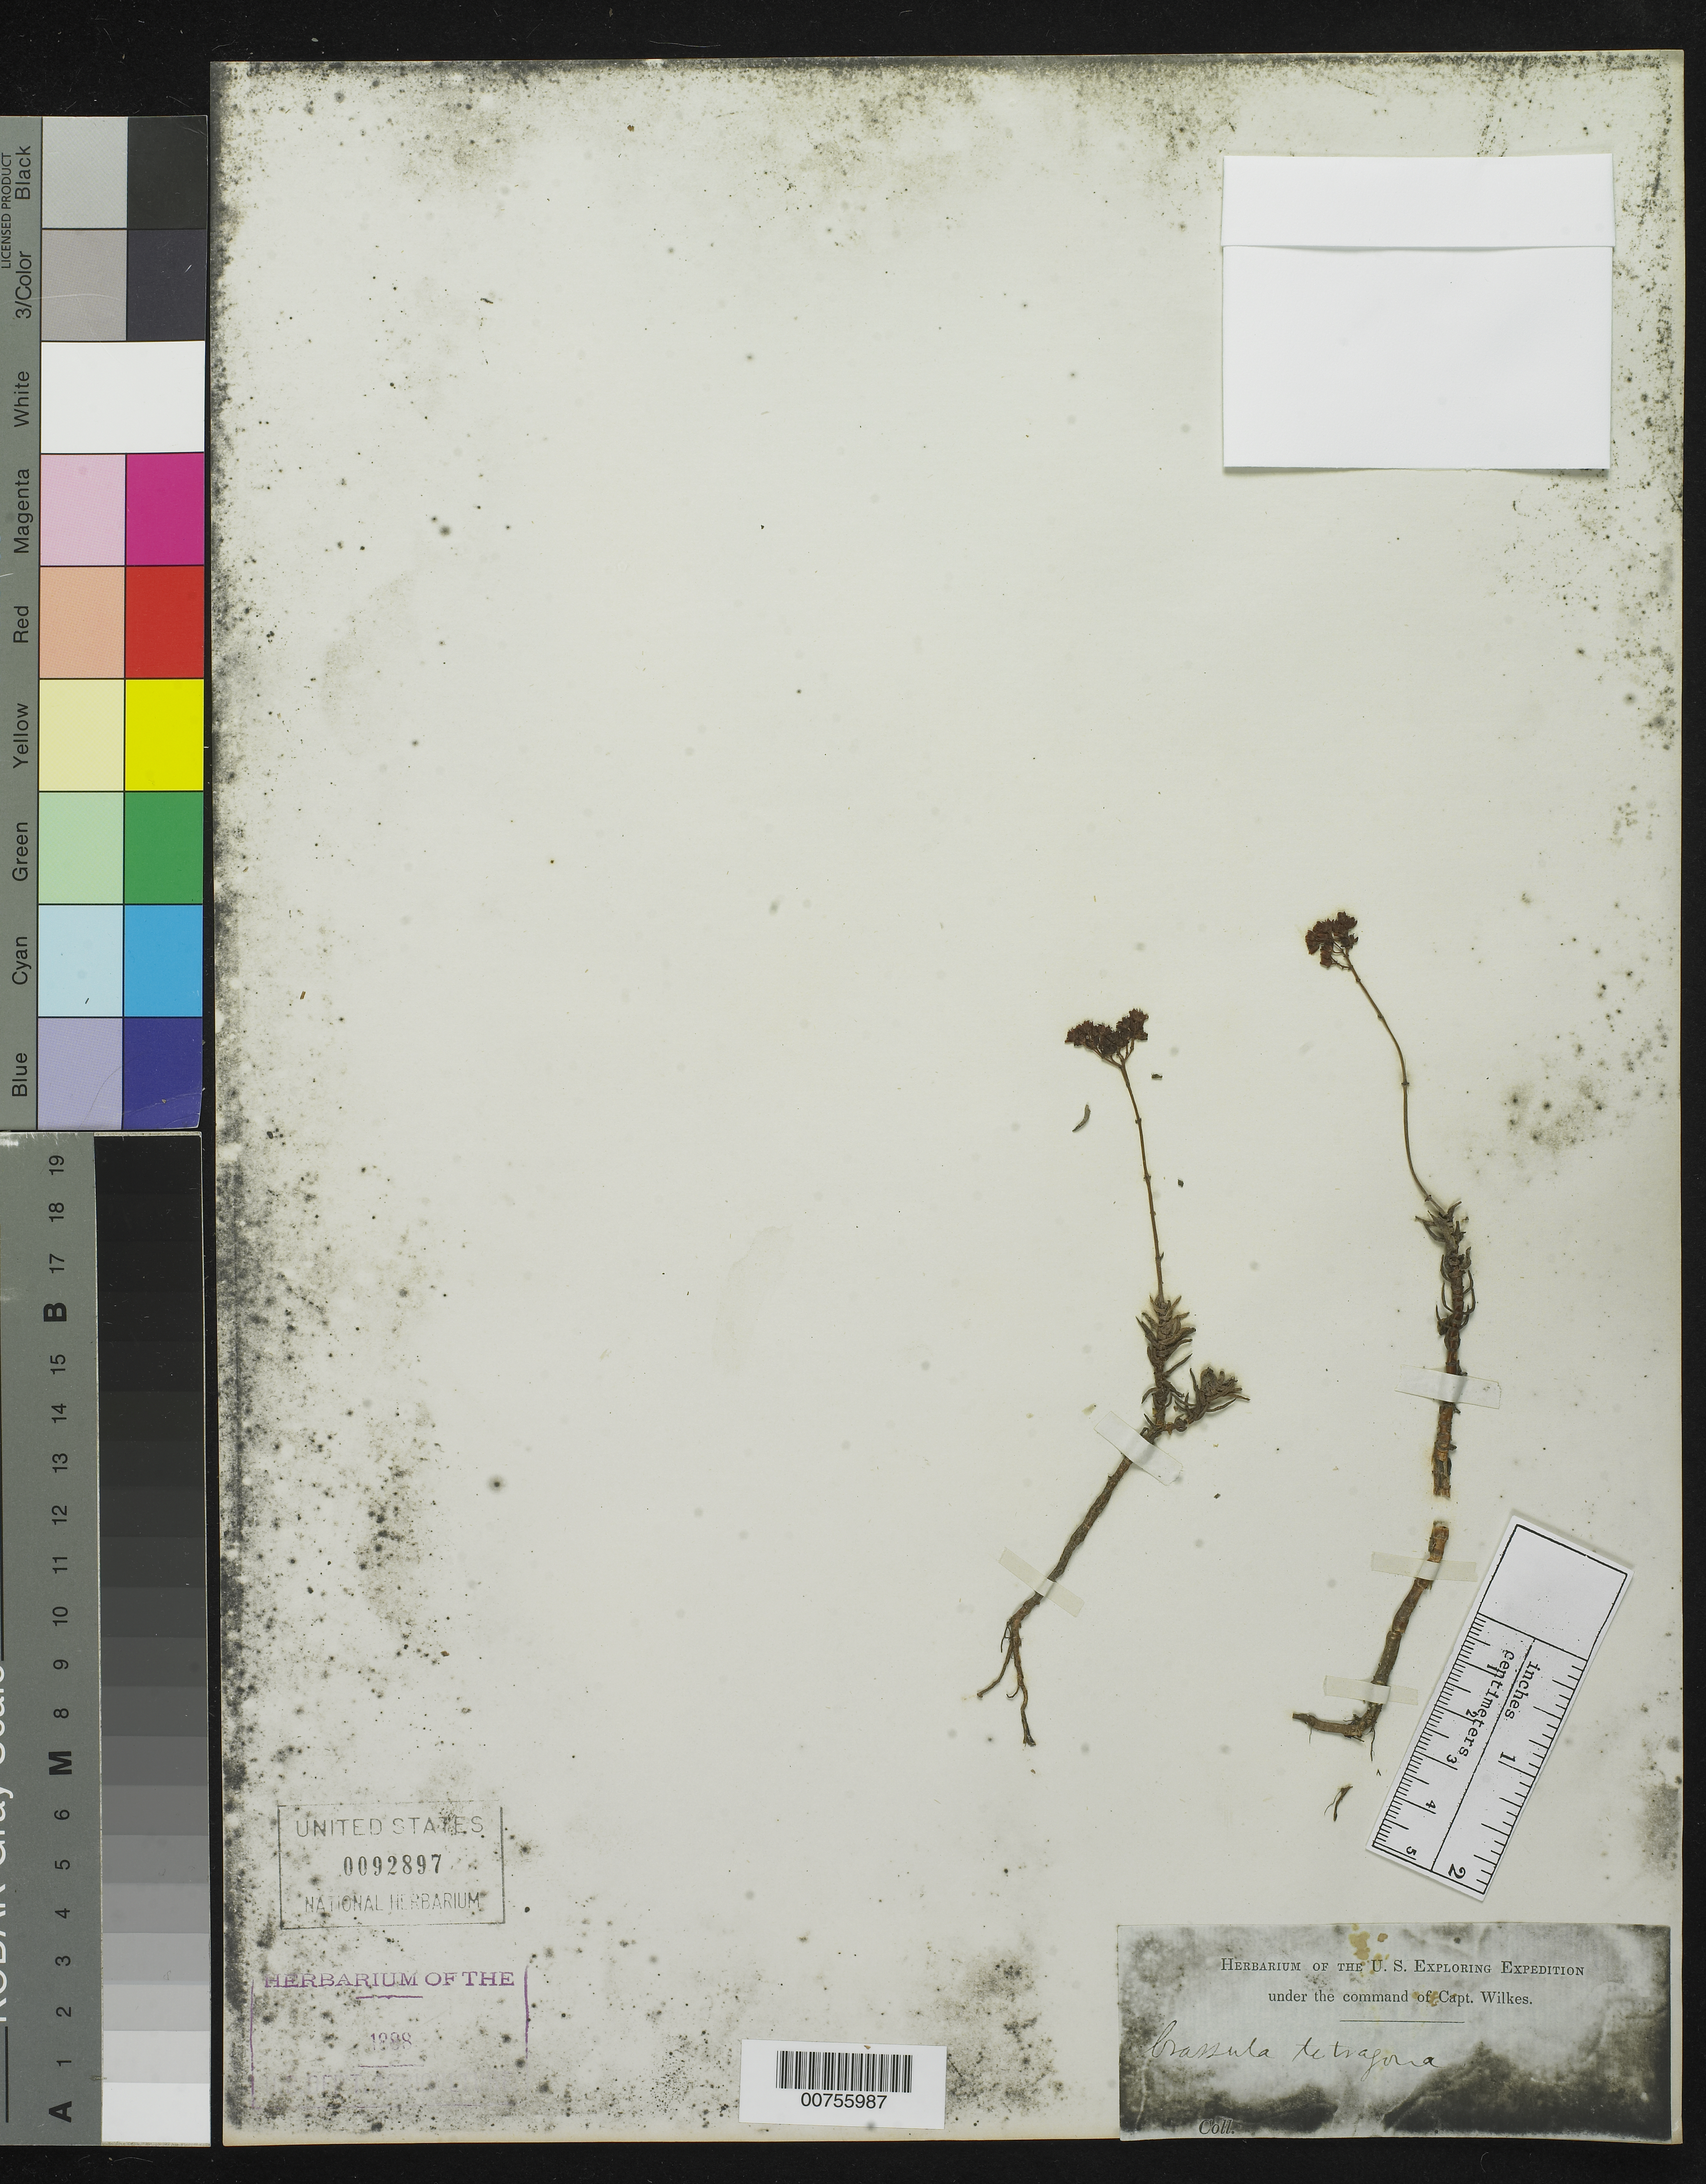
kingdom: Plantae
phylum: Tracheophyta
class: Magnoliopsida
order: Saxifragales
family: Crassulaceae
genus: Crassula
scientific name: Crassula scabra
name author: L.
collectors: Wilkes Explor. Exped.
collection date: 1838/1842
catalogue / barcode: US 92897